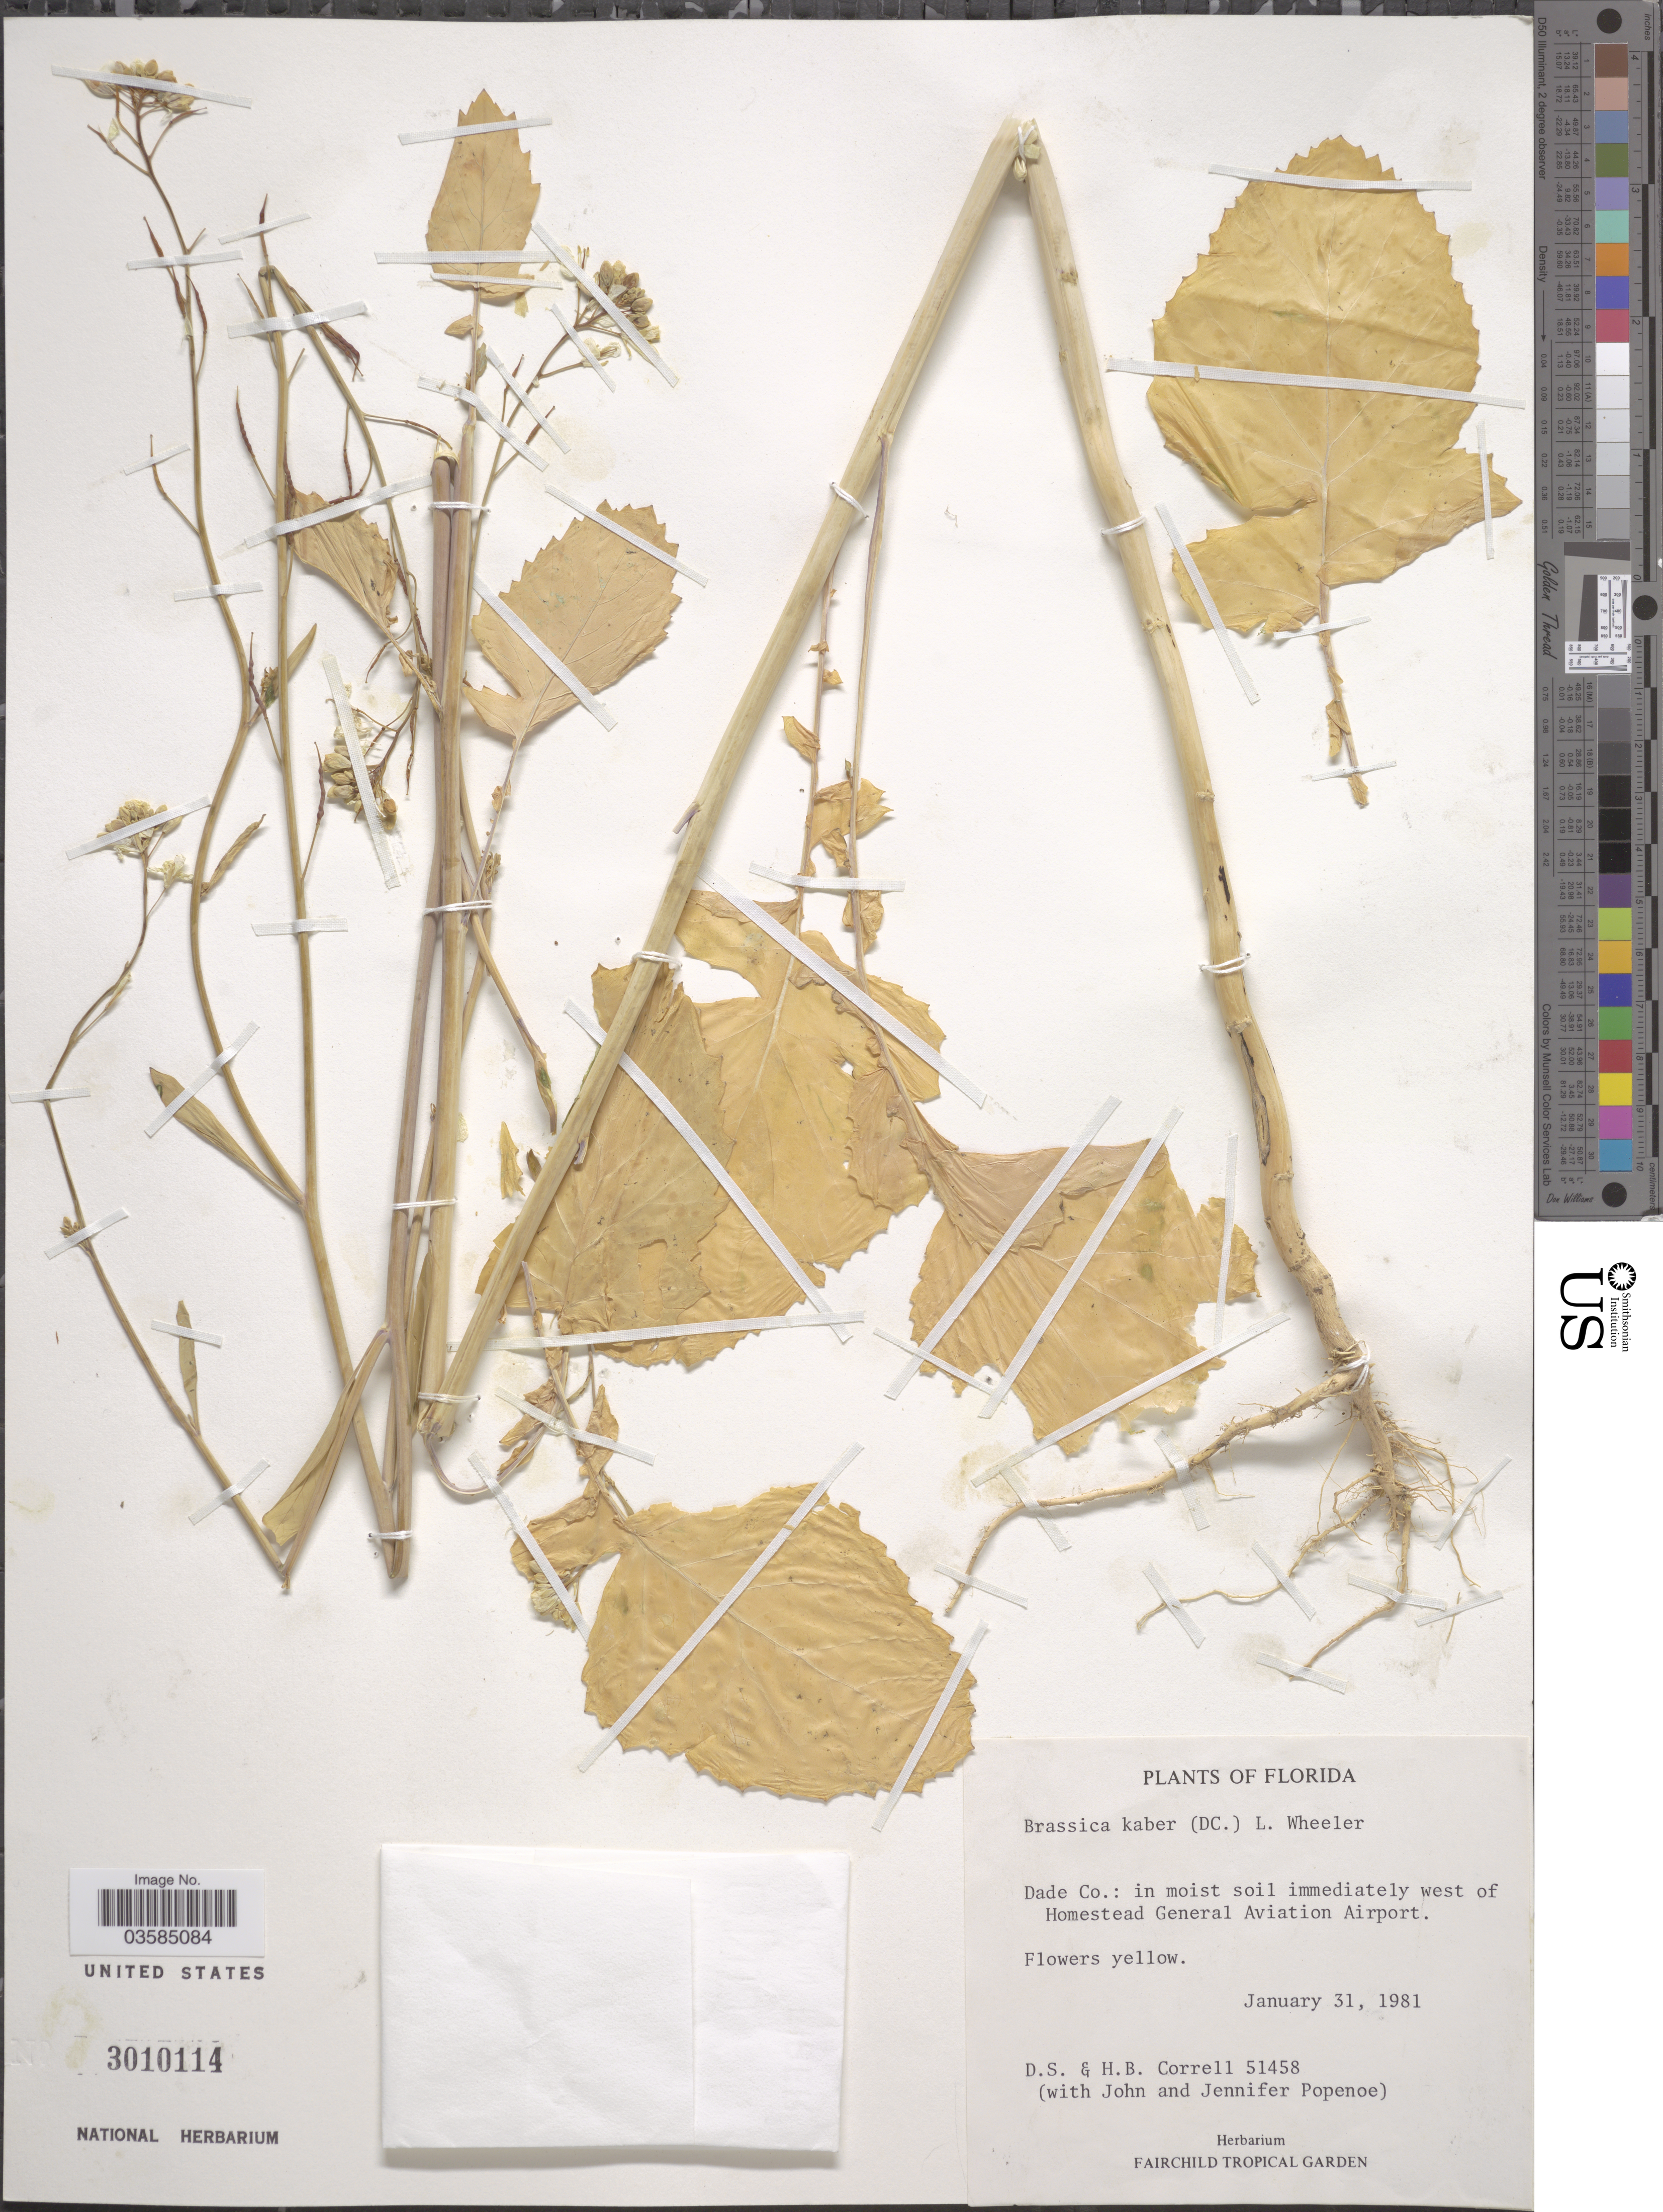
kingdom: Plantae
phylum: Tracheophyta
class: Magnoliopsida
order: Brassicales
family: Brassicaceae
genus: Brassica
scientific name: Brassica kaber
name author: (DC.) L.C. Wheeler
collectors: D. S. Correll, H. Correll, J. Popenoe & J. Popenoe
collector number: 51458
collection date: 1981-01-31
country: United States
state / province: Florida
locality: Dade Co.: in moist soil immediately west of Homestead General Aviation Airport.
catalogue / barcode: US 3010114